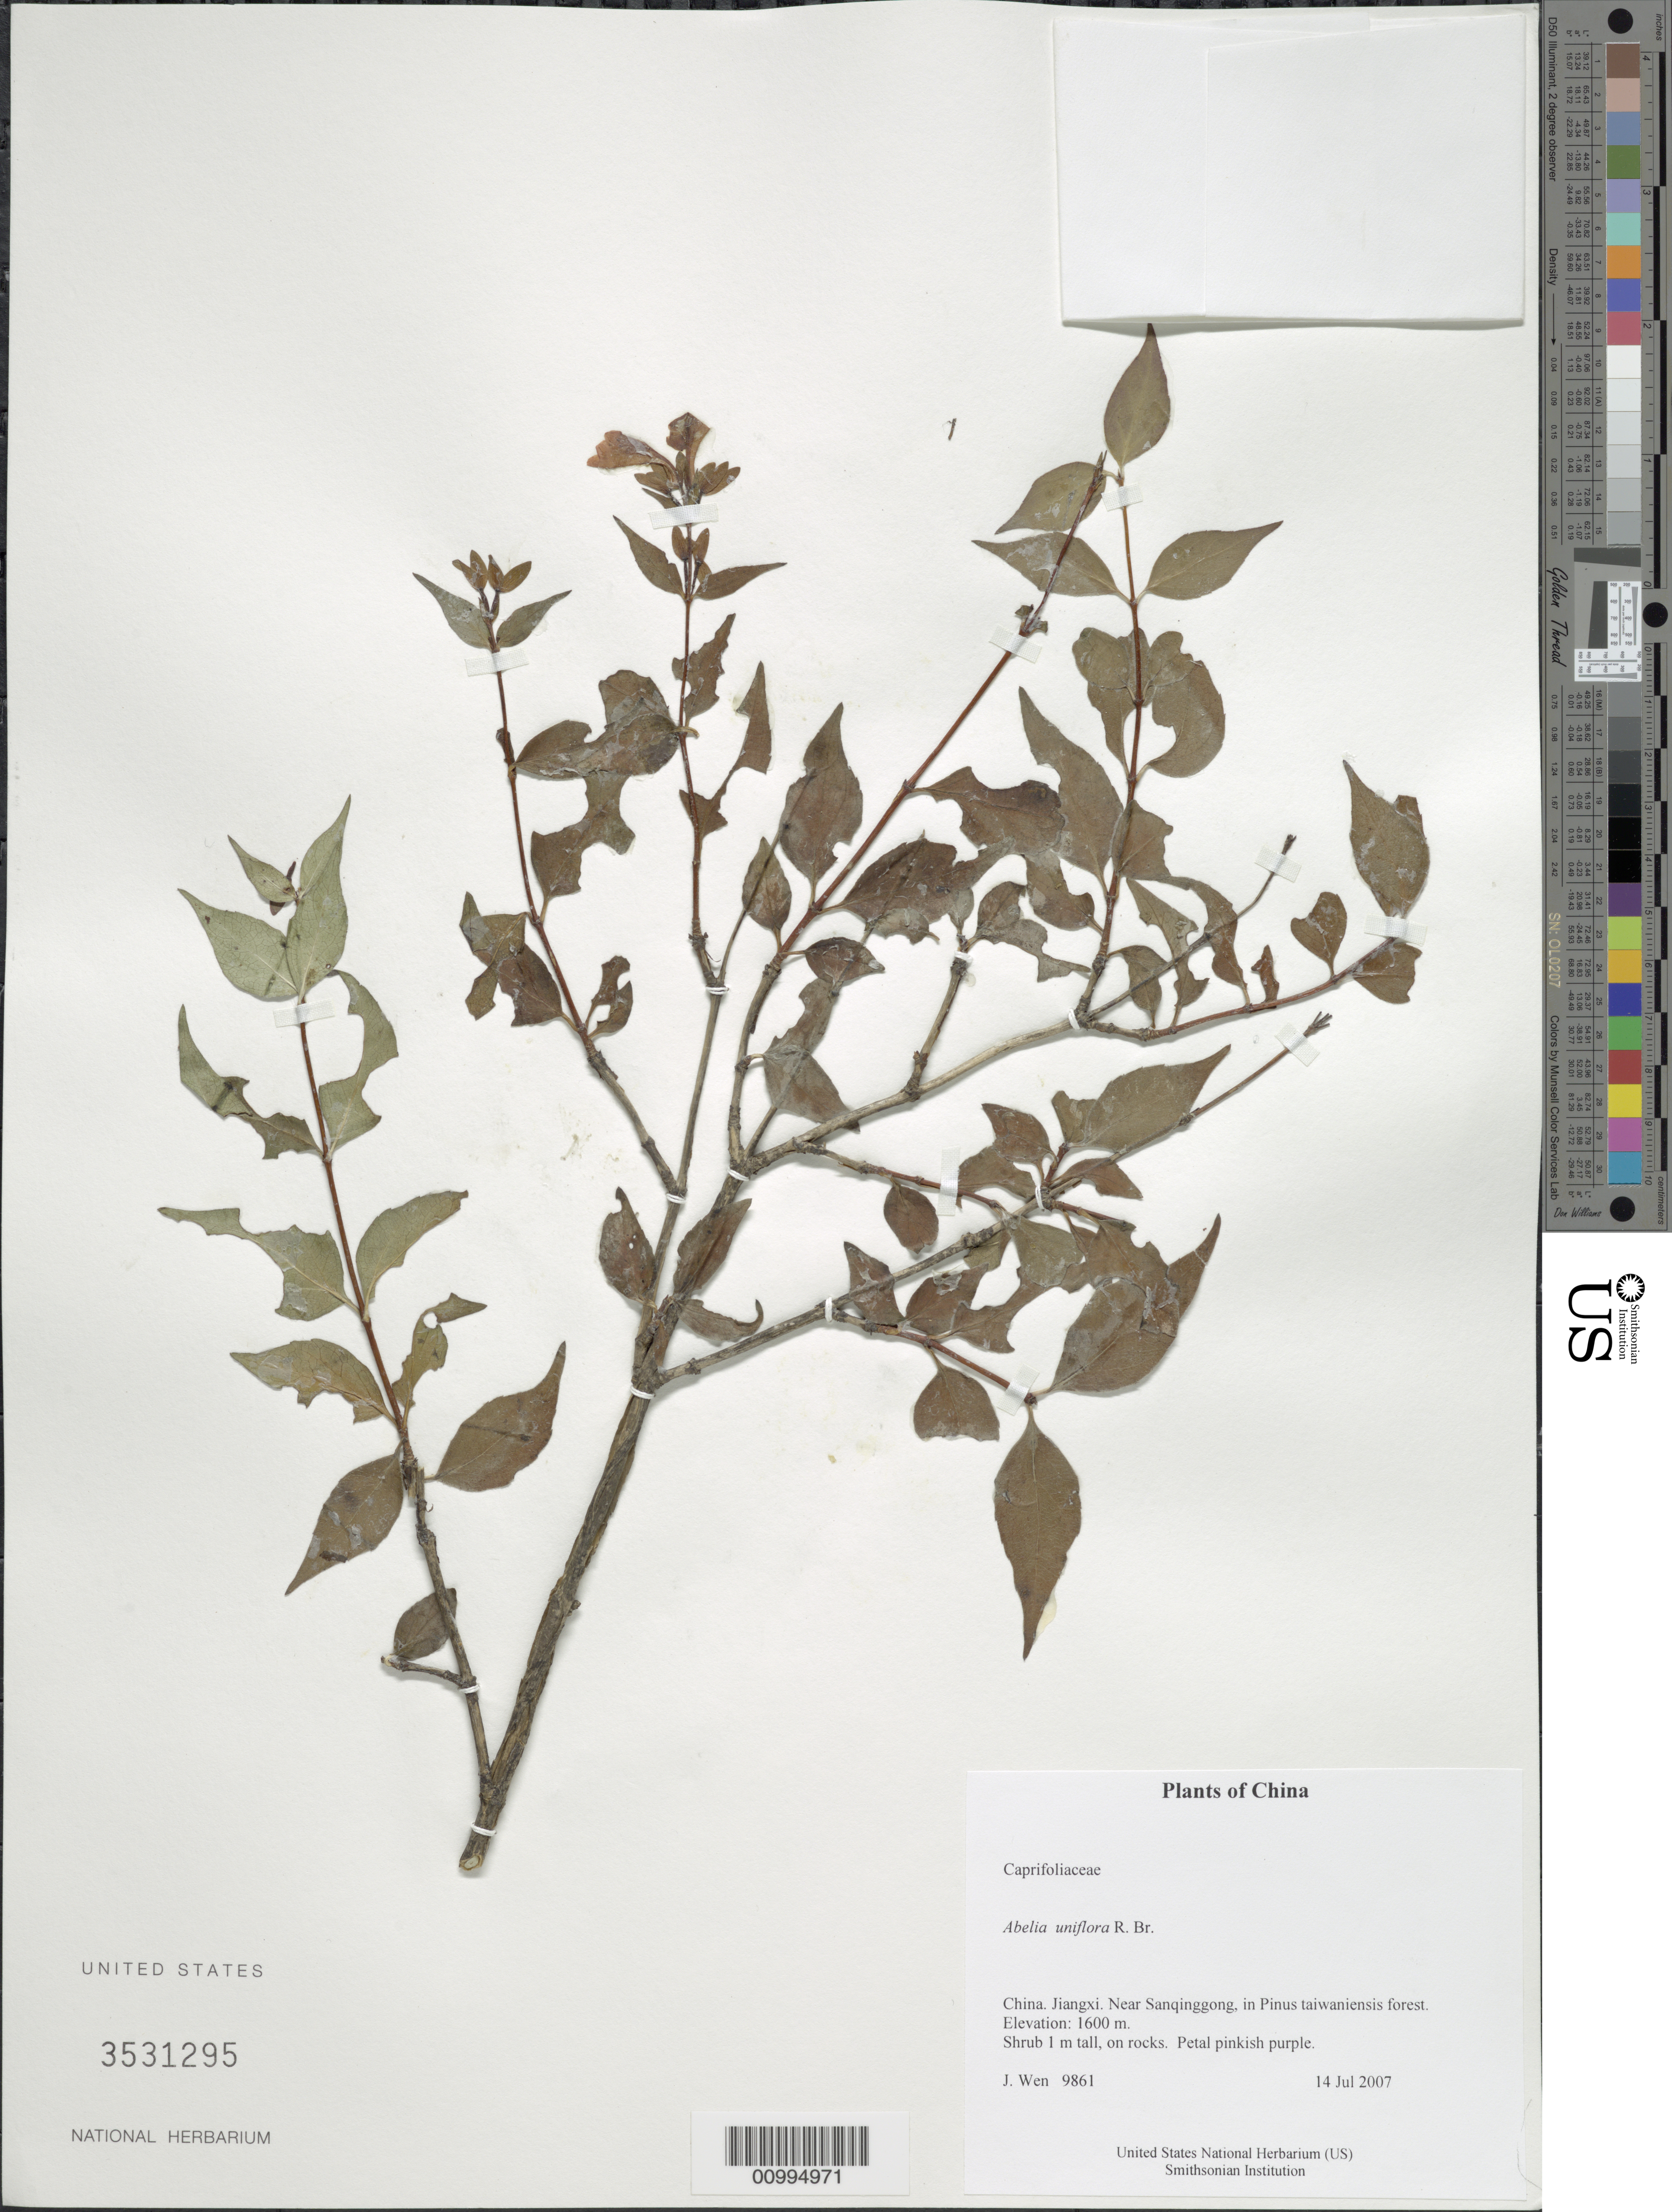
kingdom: Plantae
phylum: Tracheophyta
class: Magnoliopsida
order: Dipsacales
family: Caprifoliaceae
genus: Abelia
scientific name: Abelia uniflora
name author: R. Br.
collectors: J. Wen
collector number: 9861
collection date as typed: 14 Jul 2007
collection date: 2007-07-14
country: China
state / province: Jiangxi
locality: Near Sanqinggong, in Pinus taiwaniensis forest.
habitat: On rocks.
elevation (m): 1600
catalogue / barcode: US 3531295